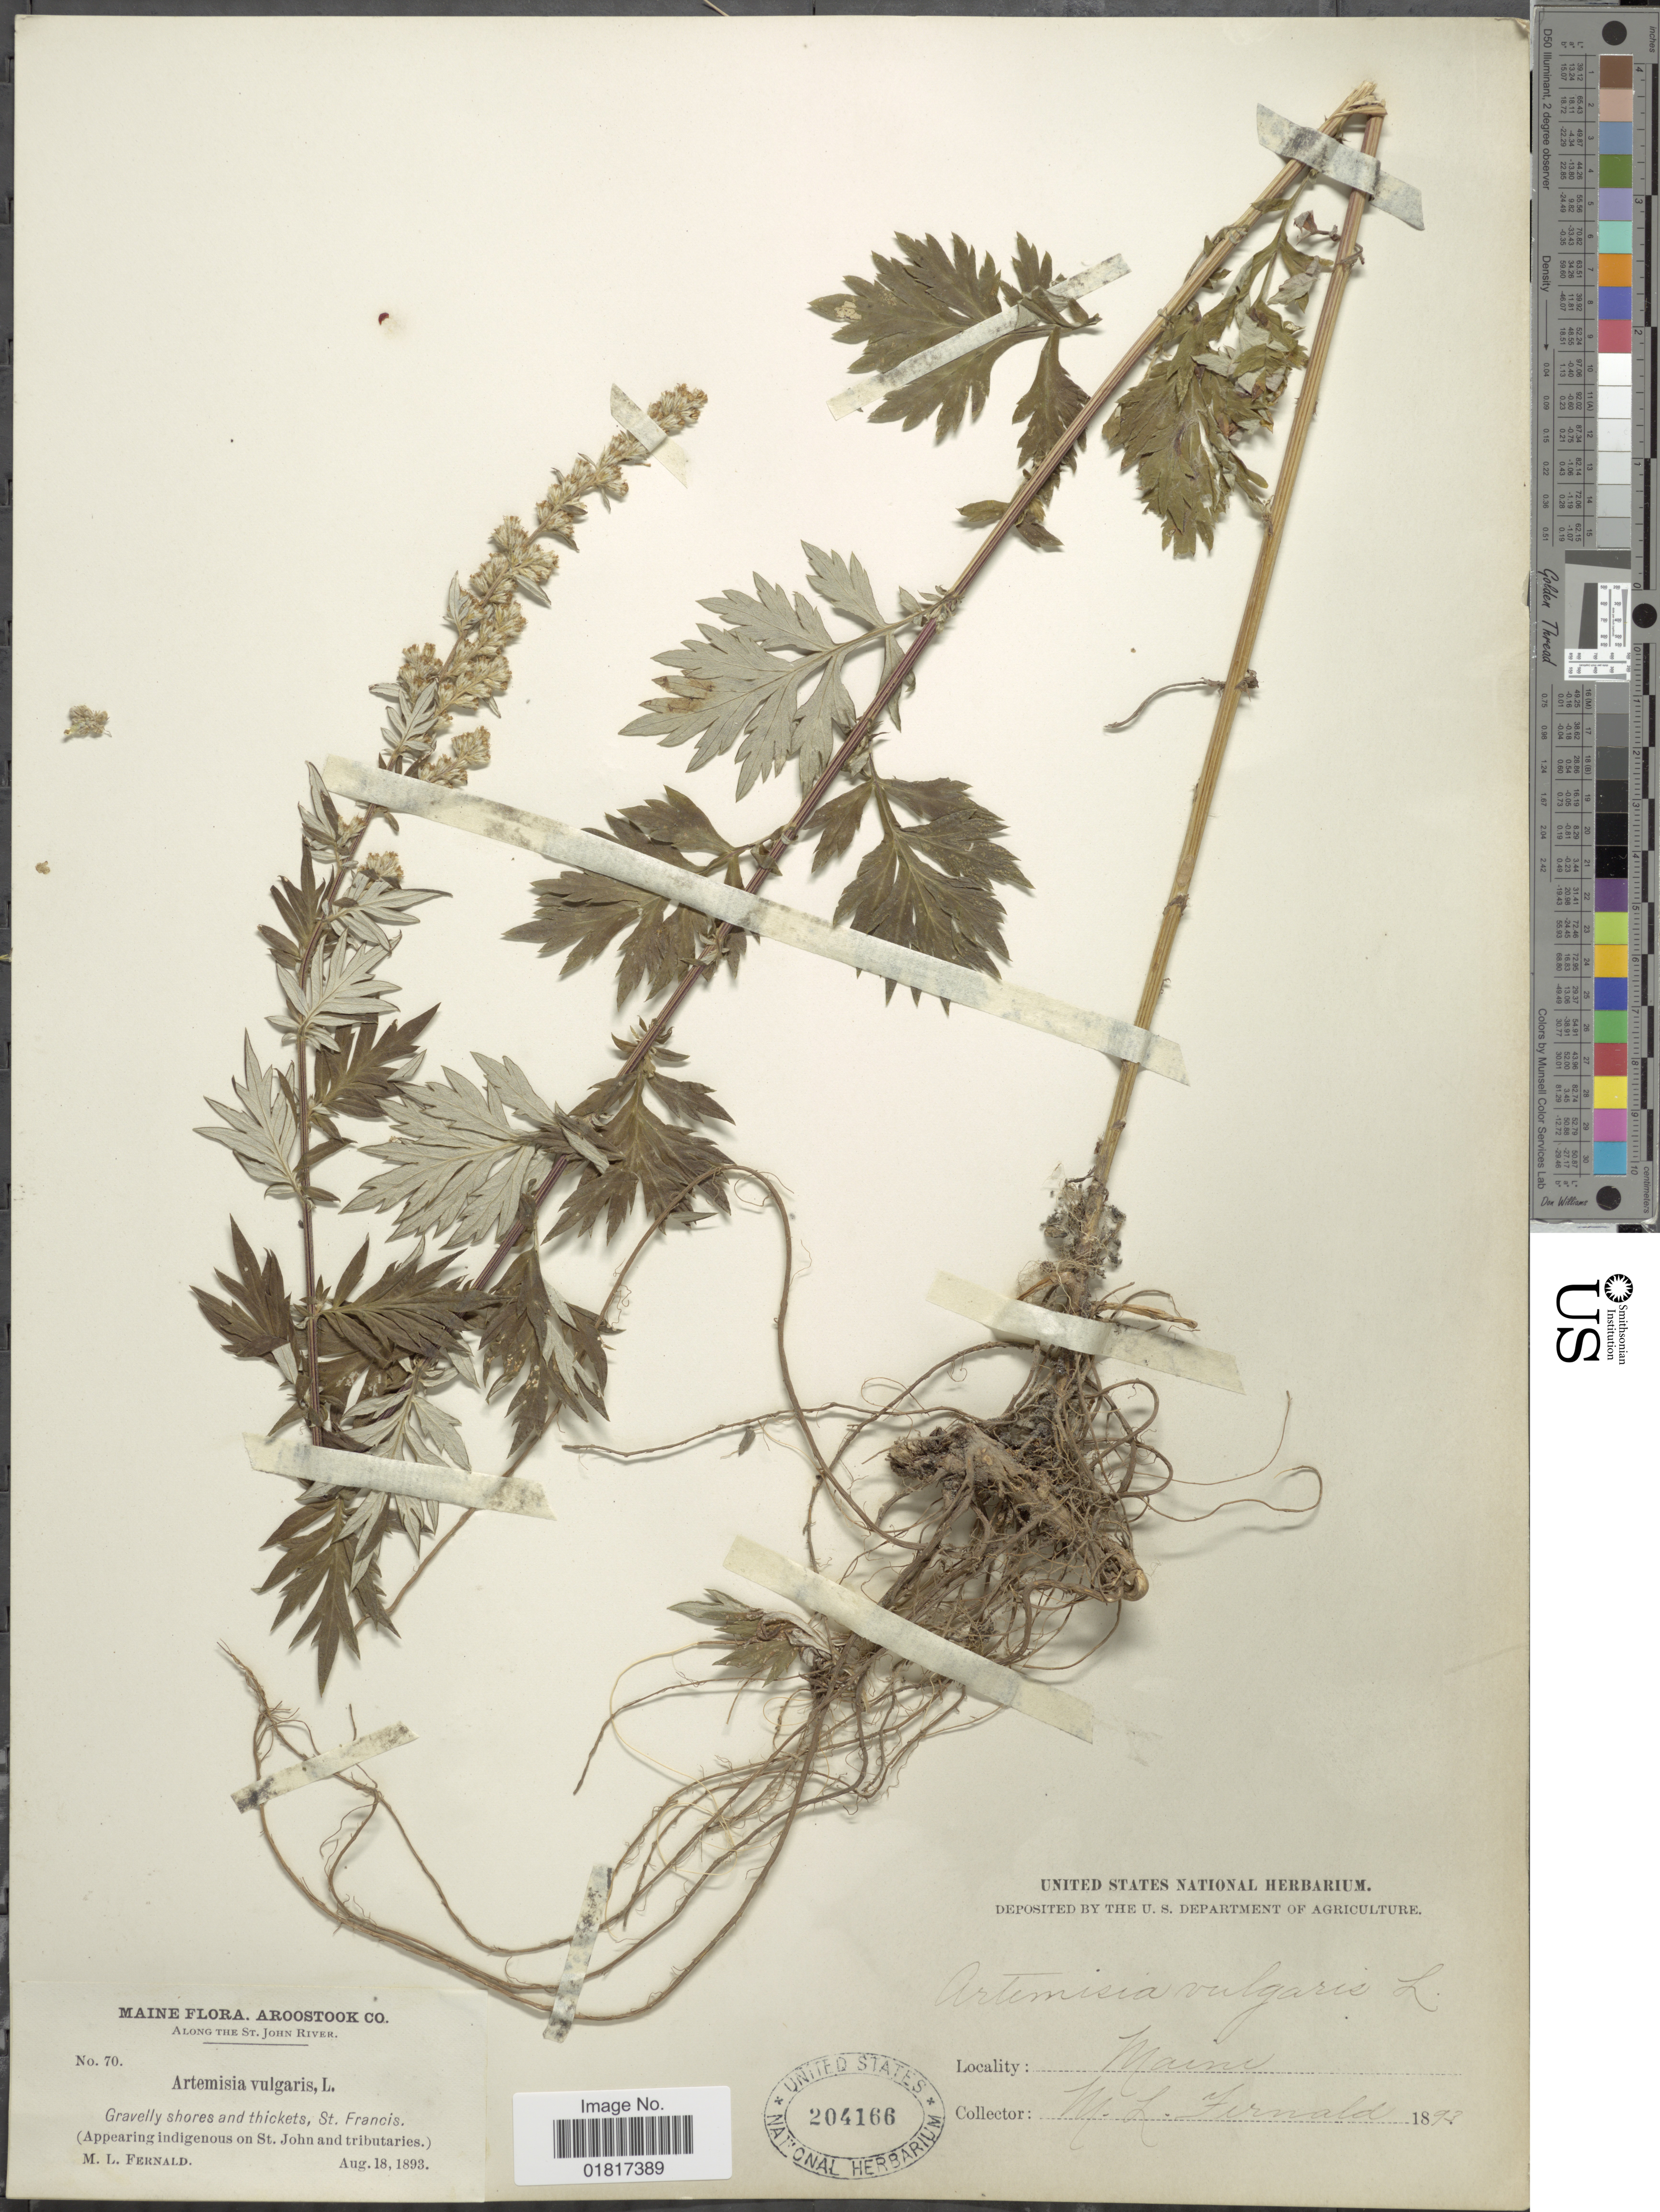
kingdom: Plantae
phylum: Tracheophyta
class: Magnoliopsida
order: Asterales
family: Asteraceae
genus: Artemisia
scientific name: Artemisia vulgaris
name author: L.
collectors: M. L. Fernald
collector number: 70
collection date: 1893-08-18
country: United States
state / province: Maine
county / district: Aroostook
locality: Aroostook Co, Along the St. John River, Gravelly shores and thickets, St Francis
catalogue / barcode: US 204166